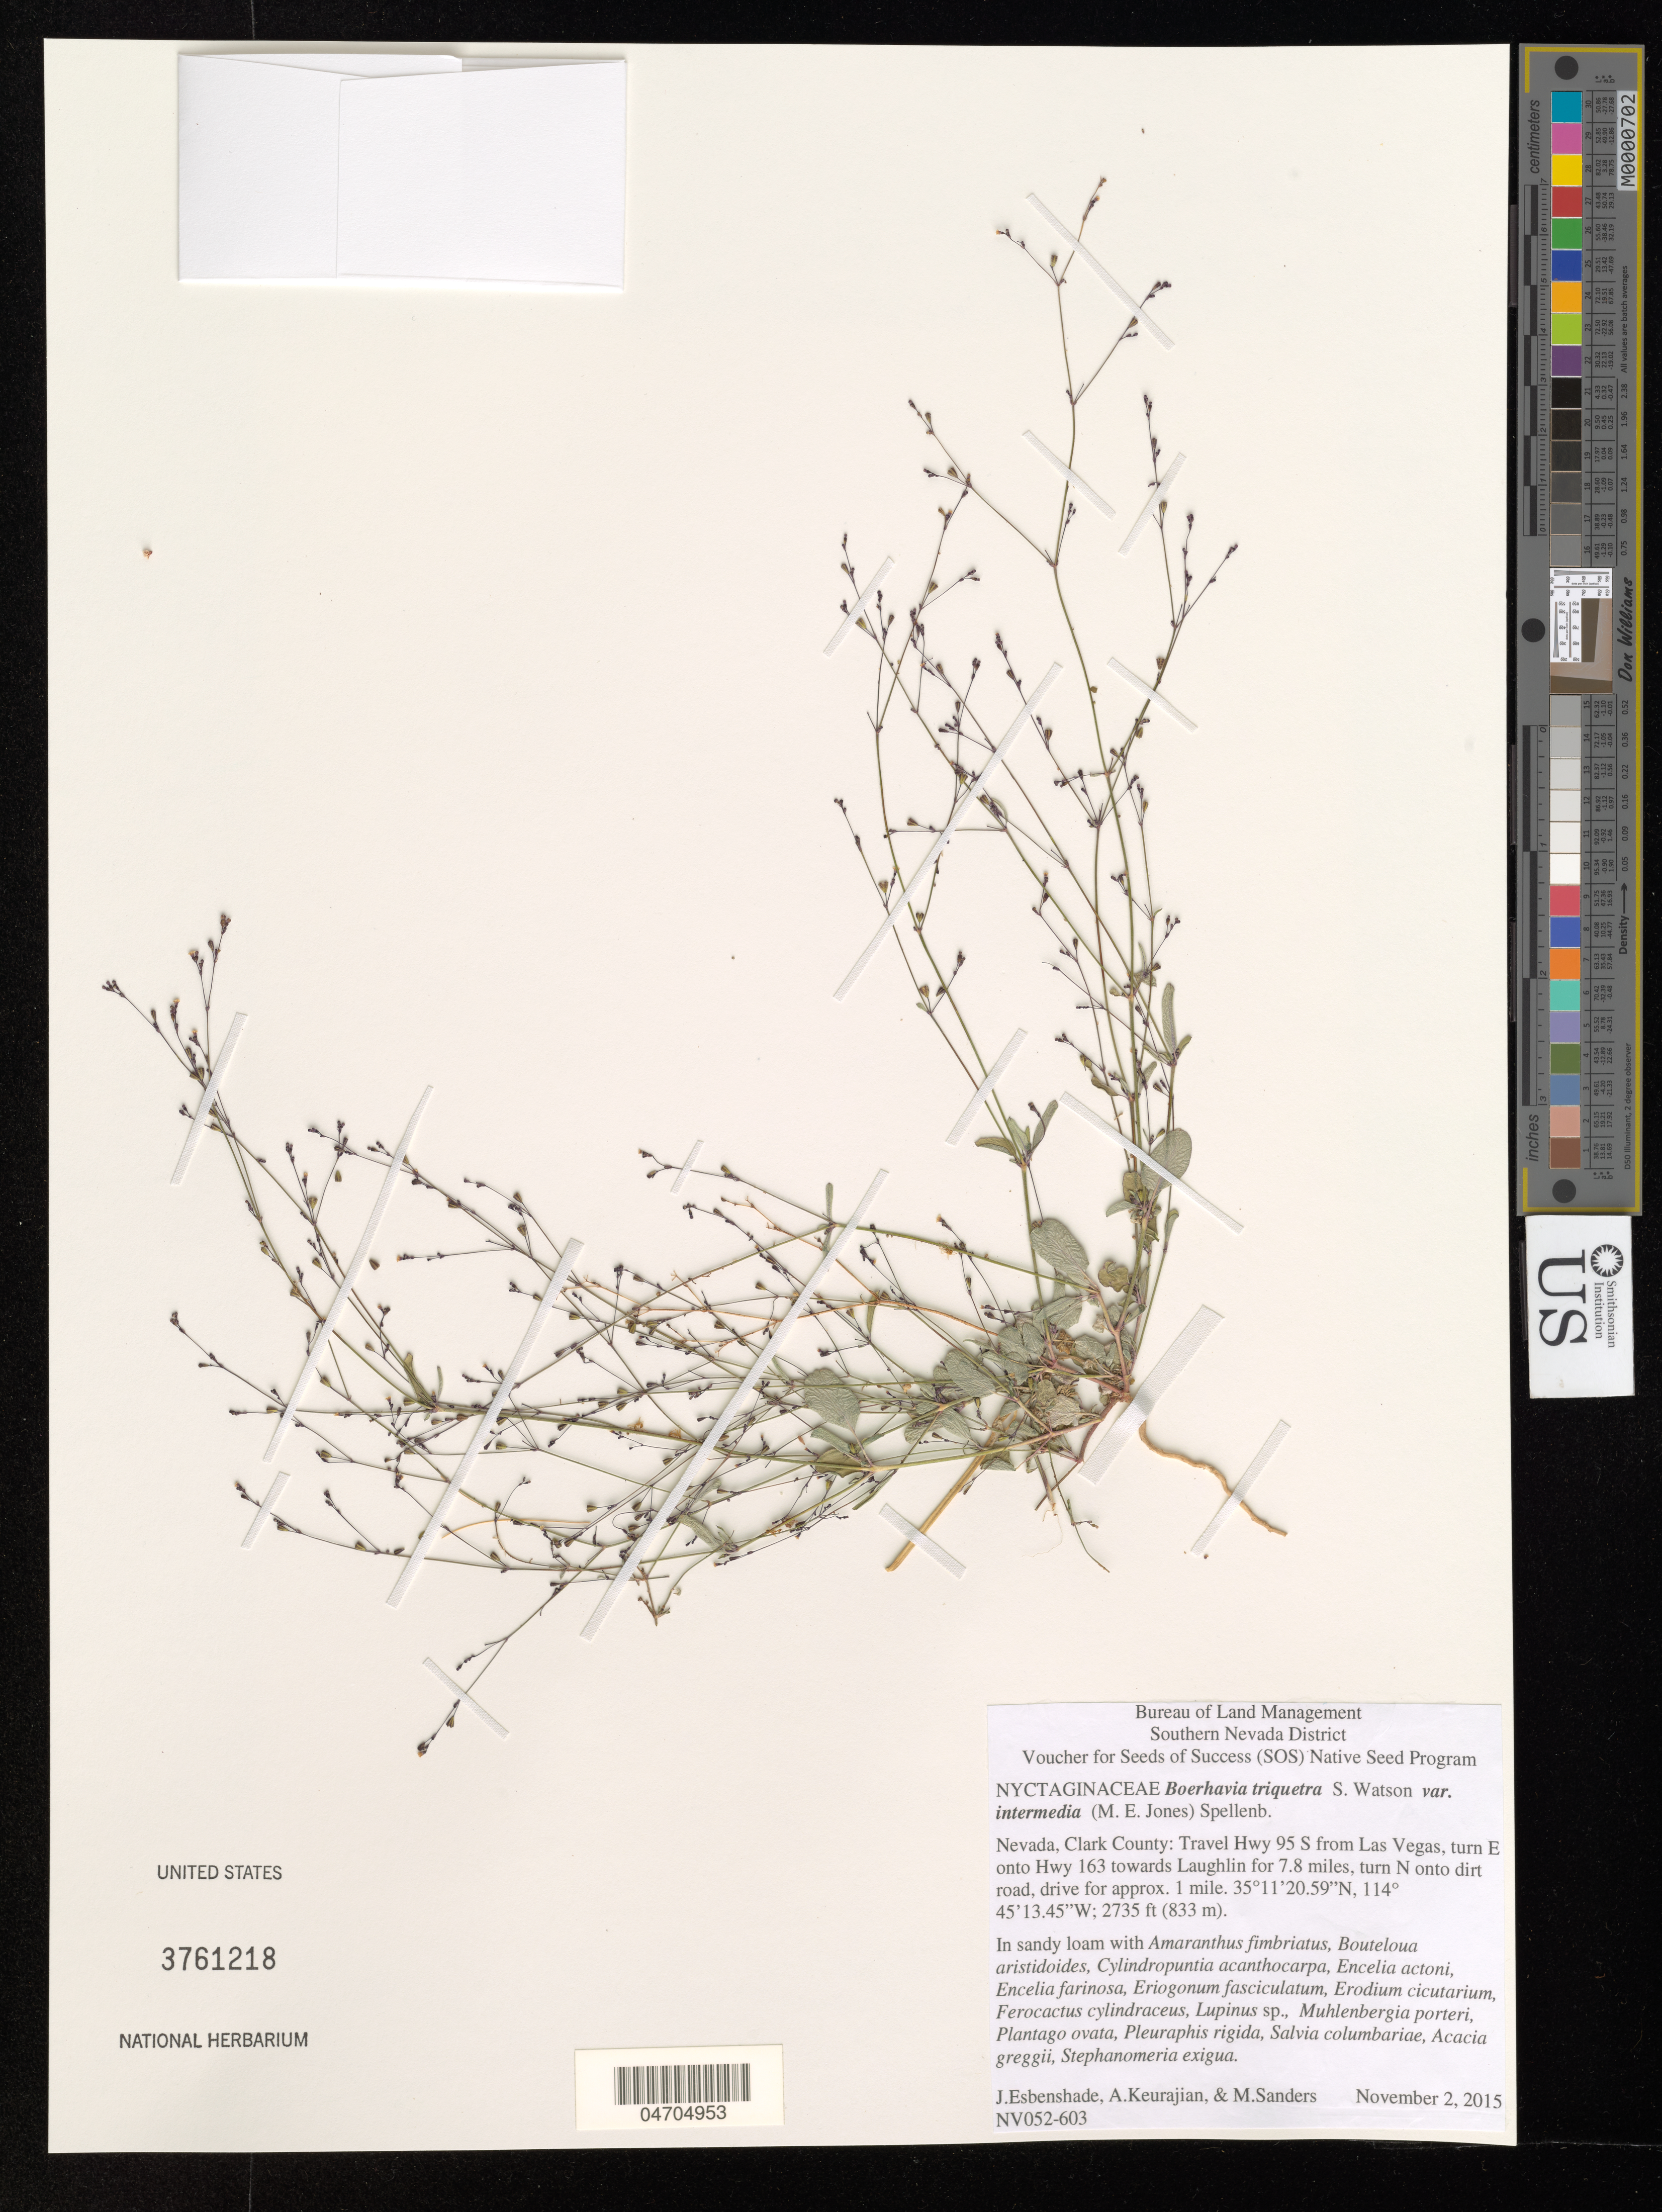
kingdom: Plantae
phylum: Tracheophyta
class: Magnoliopsida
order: Caryophyllales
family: Nyctaginaceae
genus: Boerhavia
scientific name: Boerhavia triquetra var. intermedia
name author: (M.E. Jones) Spellenb.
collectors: J. Esbenshade, A. Keurajian & M. Sanders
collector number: NV052-603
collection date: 2015-11-02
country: United States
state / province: Nevada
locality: Southern Nevada District. Clark County: Travel Hwy 95 S from Las Vegas, turn E onto Hwy 163 towards Laughlin for 7.8 miles, turn N onto dirt road, drive for approx. 1 mile.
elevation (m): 834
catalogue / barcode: US 3761218